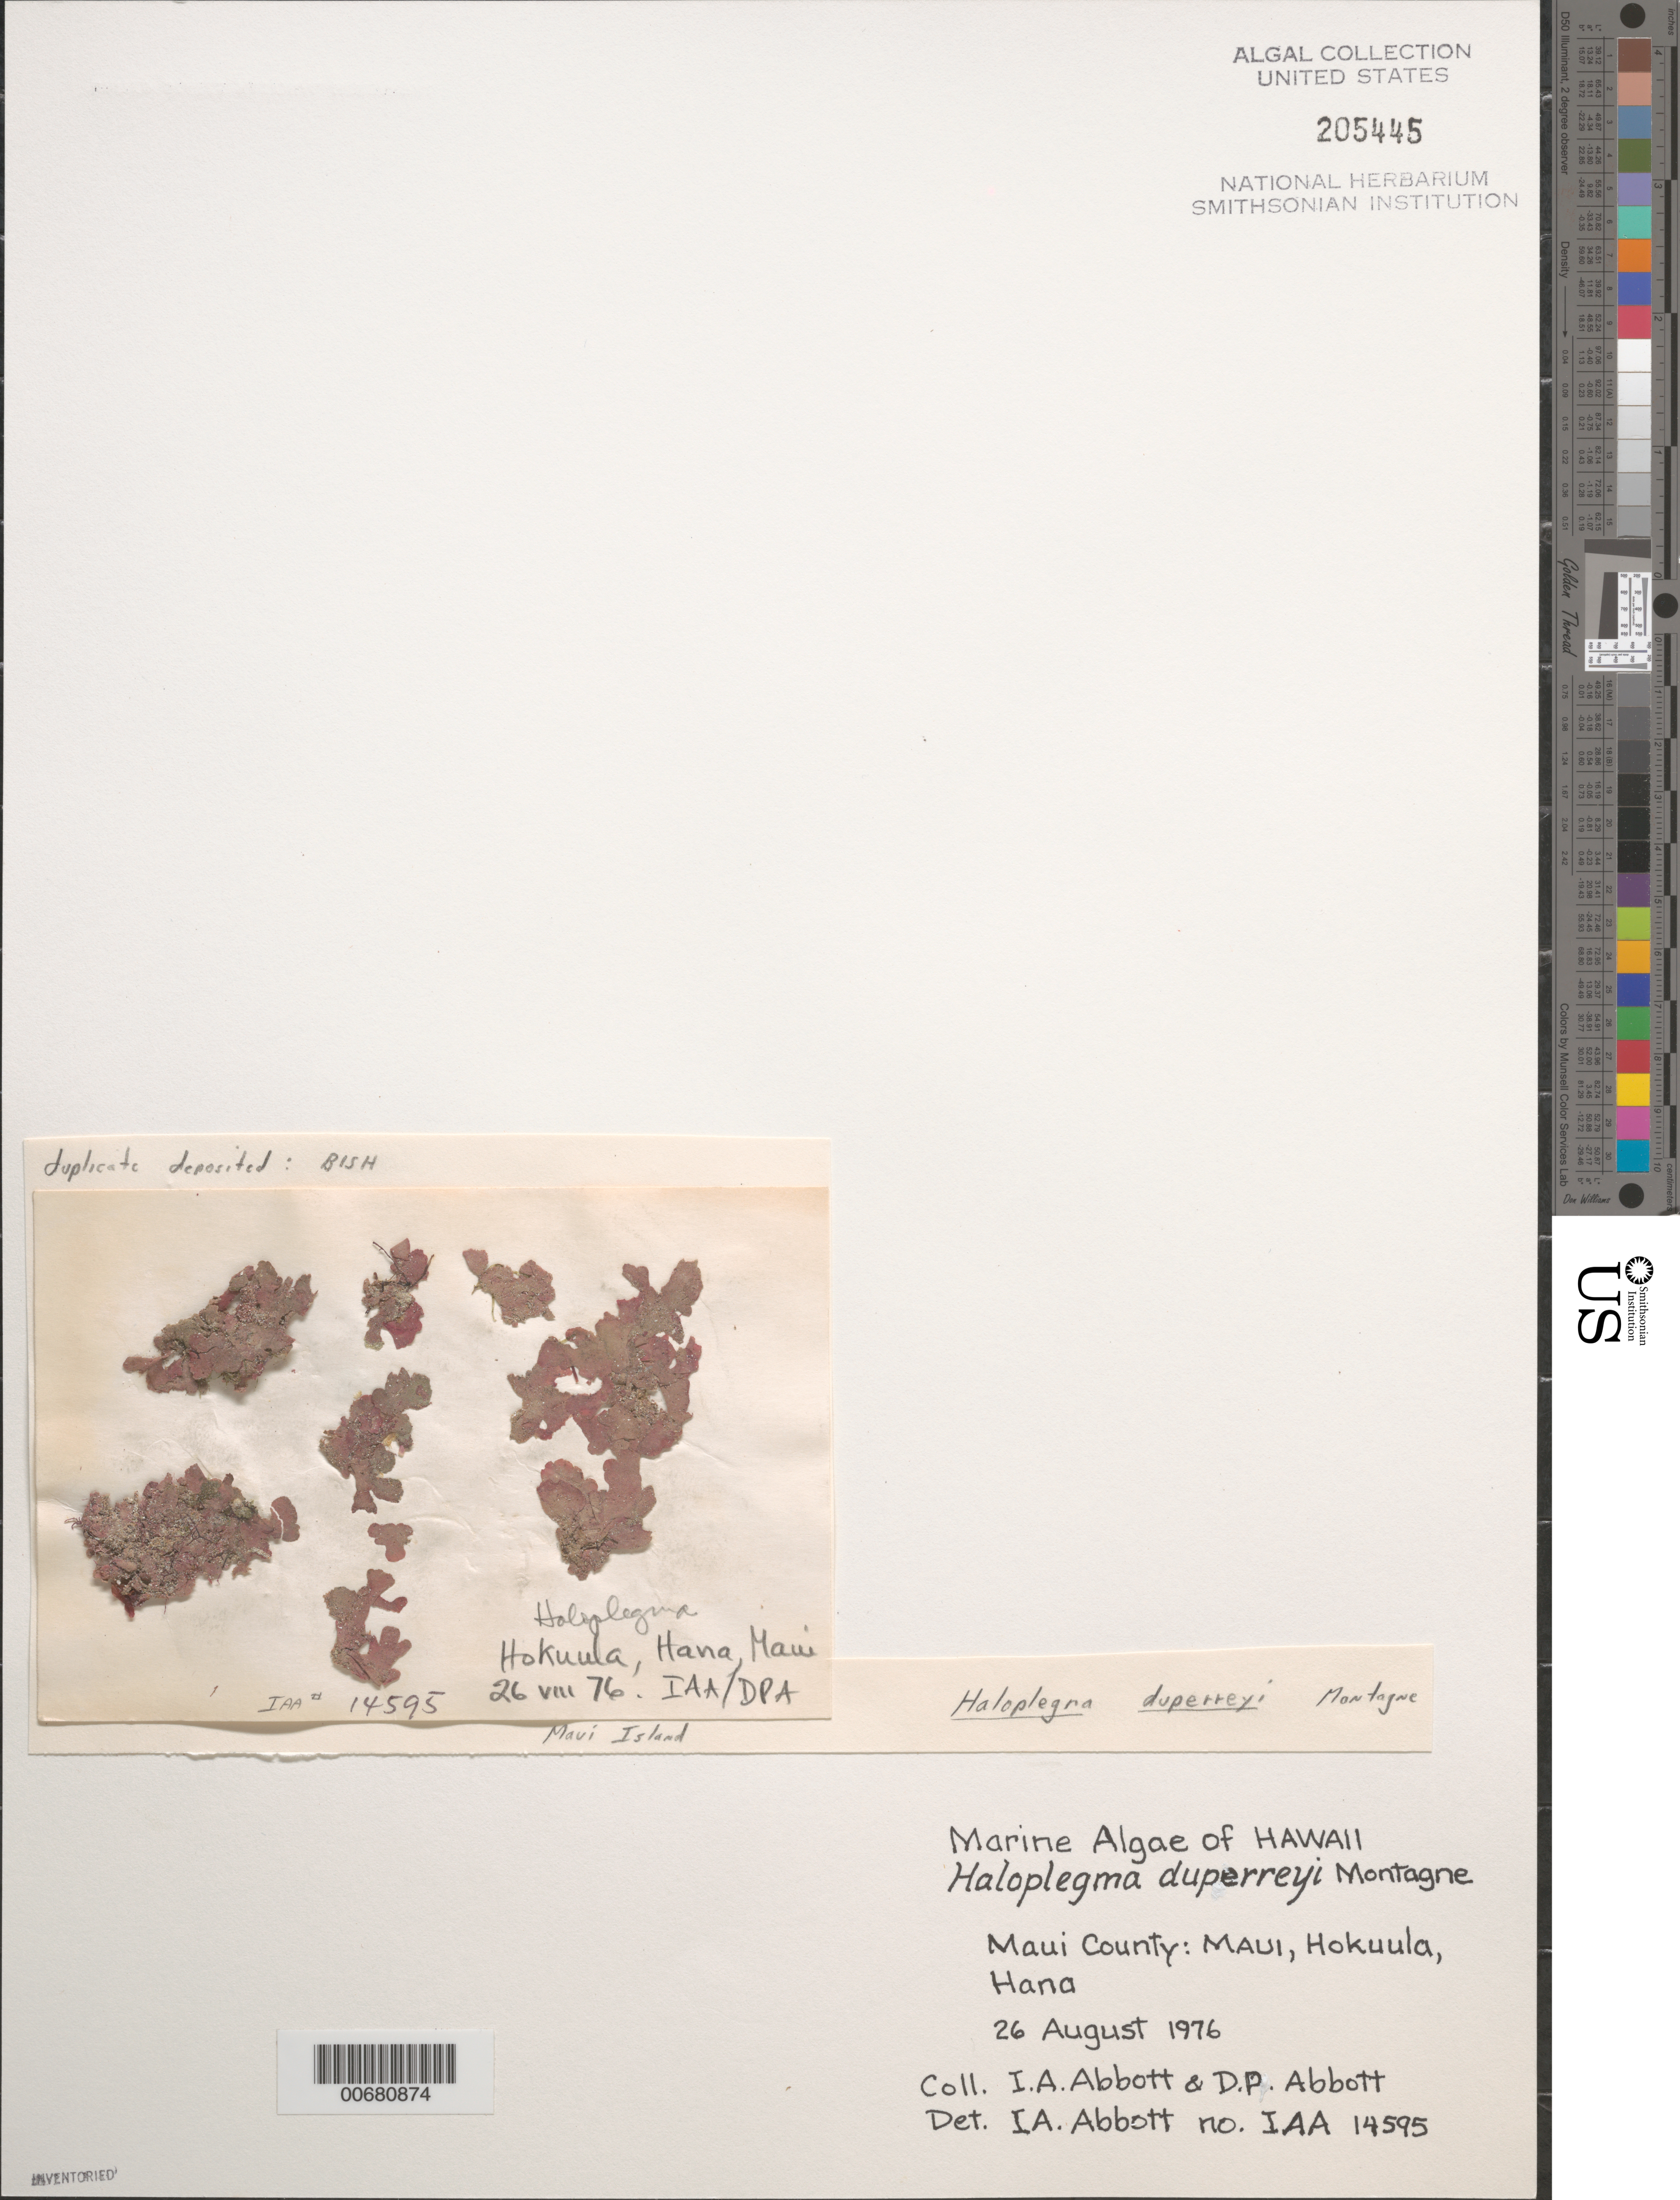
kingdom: Plantae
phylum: Rhodophyta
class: Florideophyceae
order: Ceramiales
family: Wrangeliaceae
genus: Haloplegma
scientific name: Haloplegma duperreyi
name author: Mont.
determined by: Abbott, Isabella A.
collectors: I. A. Abbott & D. P. Abbott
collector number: IAA 14595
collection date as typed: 26 Aug 1976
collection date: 1976-08-26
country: United States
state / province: Hawaii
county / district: Maui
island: Maui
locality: Hokuula, Hana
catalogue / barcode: US 205445